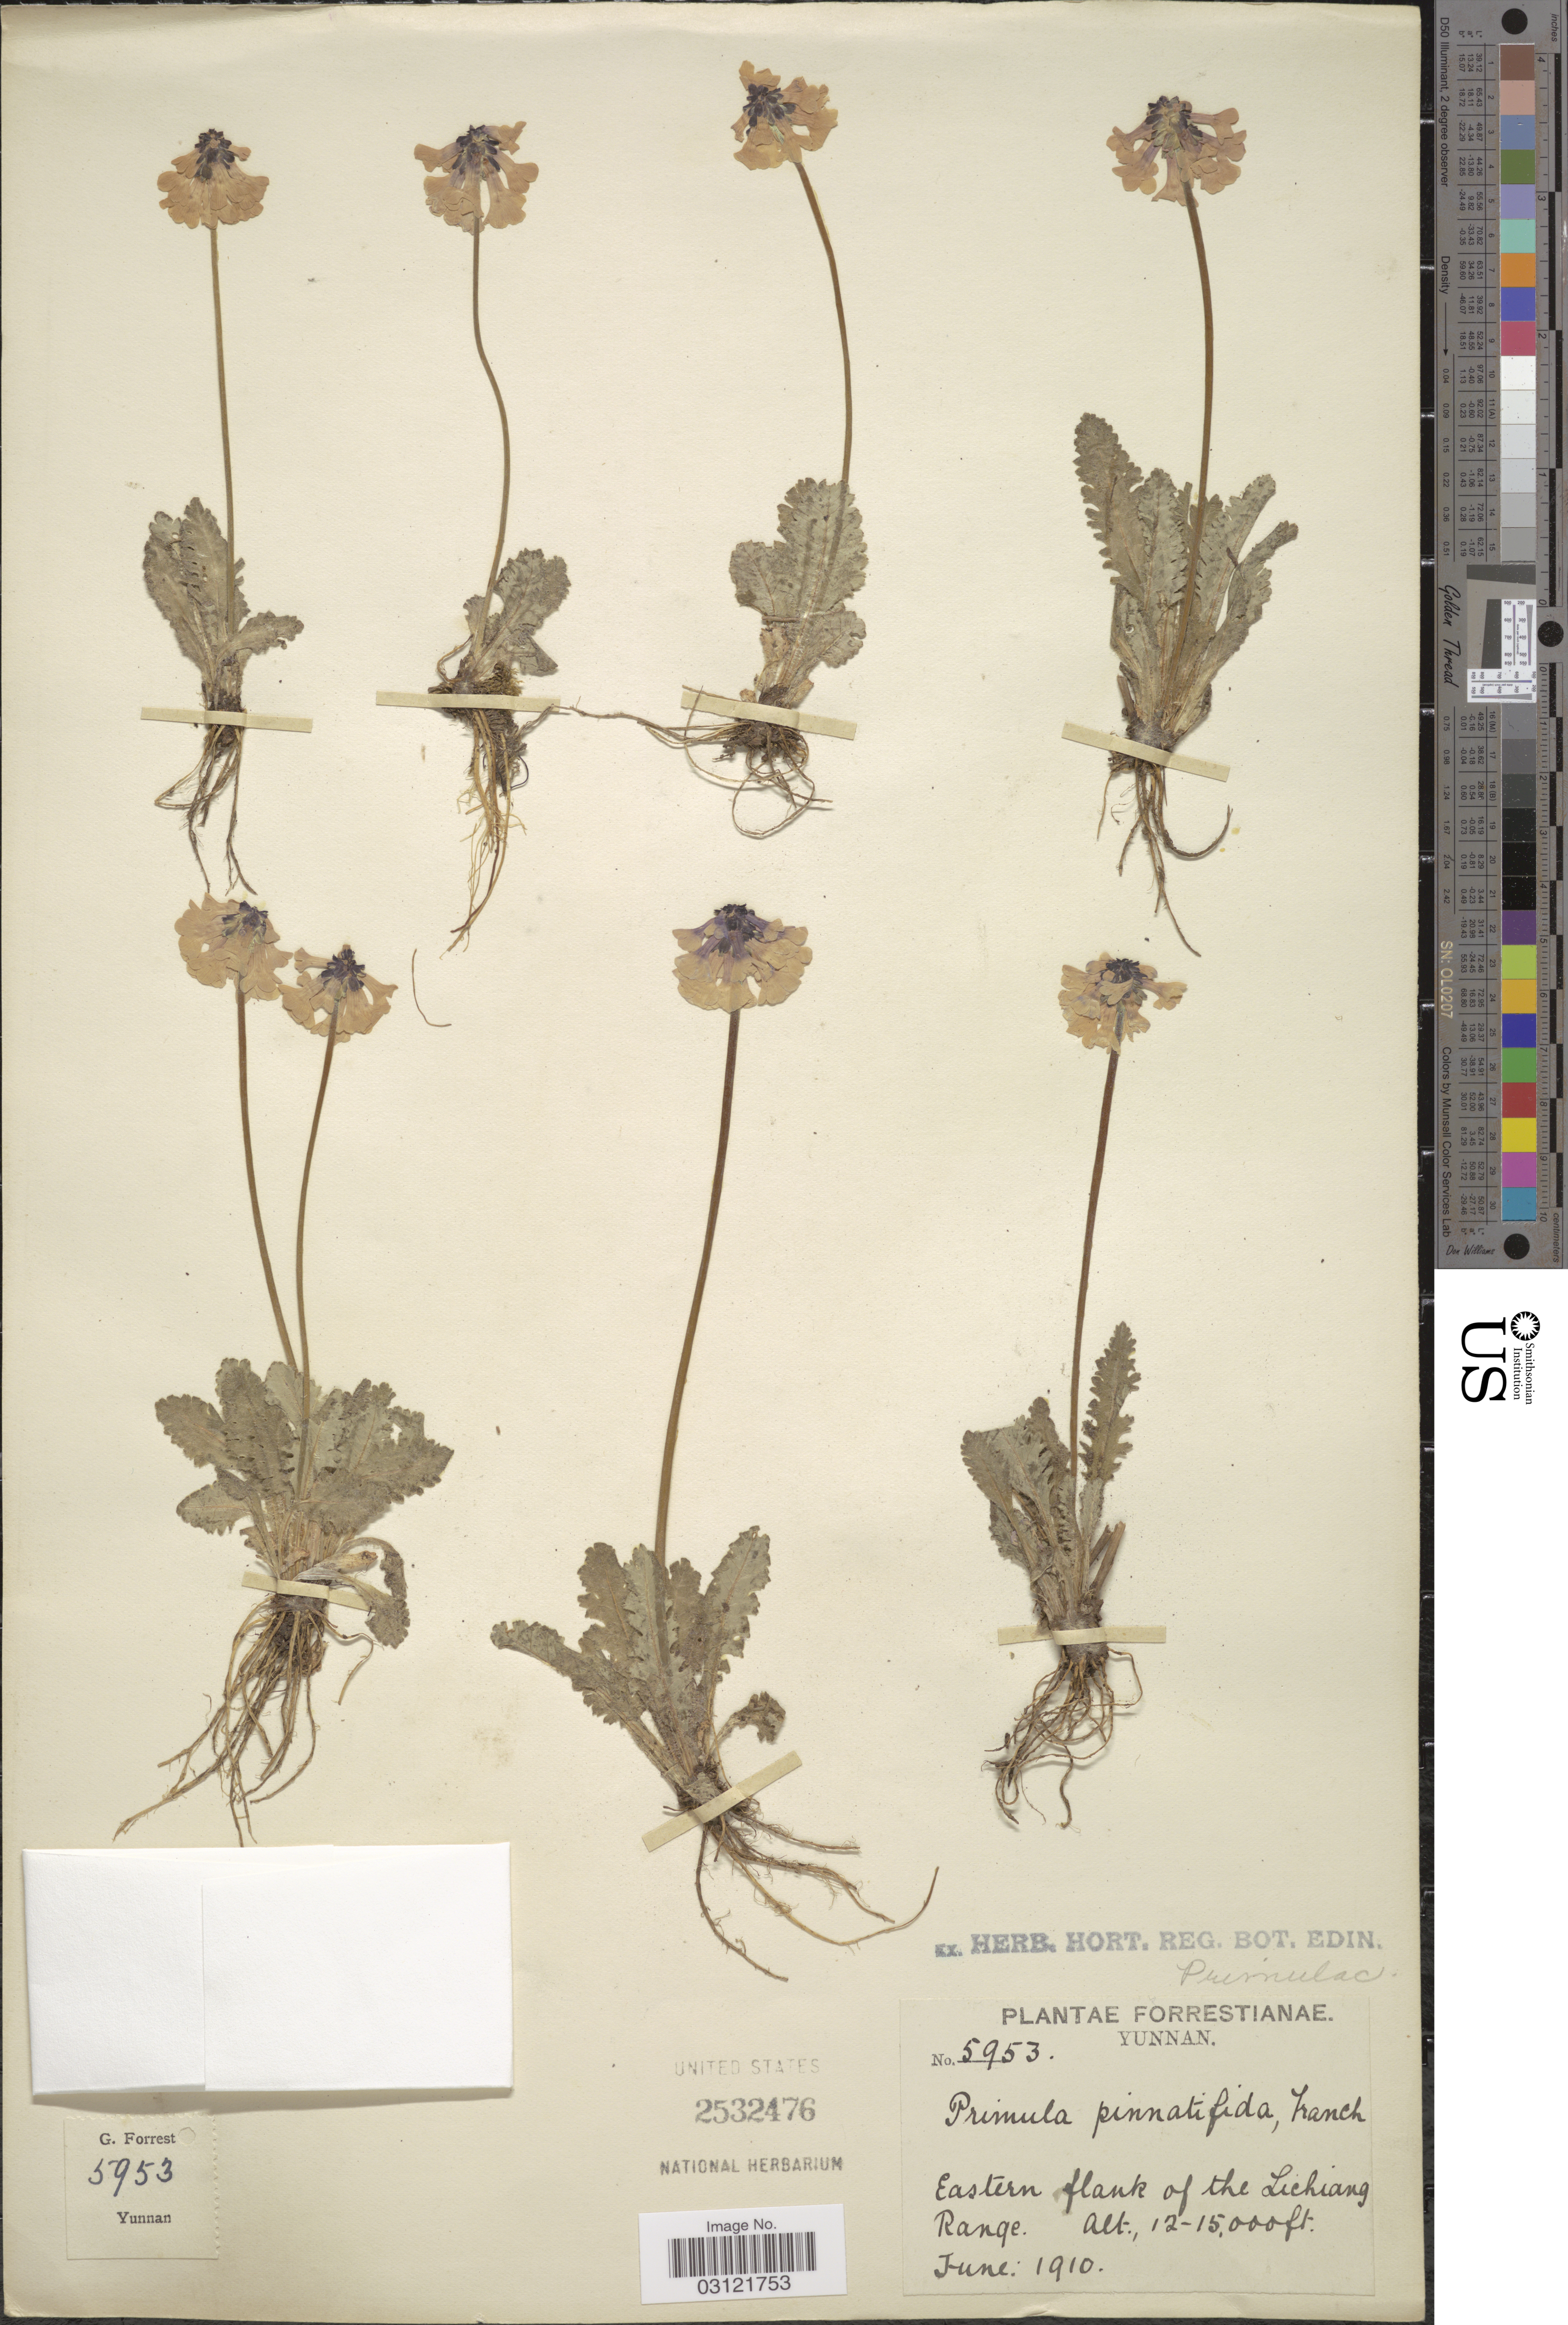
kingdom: Plantae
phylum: Tracheophyta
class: Magnoliopsida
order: Ericales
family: Primulaceae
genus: Primula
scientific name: Primula pinnatifida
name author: Franch.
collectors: -. Forrest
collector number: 5953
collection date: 1910-06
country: China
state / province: Yunnan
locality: Eastern flank of the Lichiang Range.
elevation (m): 3658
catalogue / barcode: US 2532476